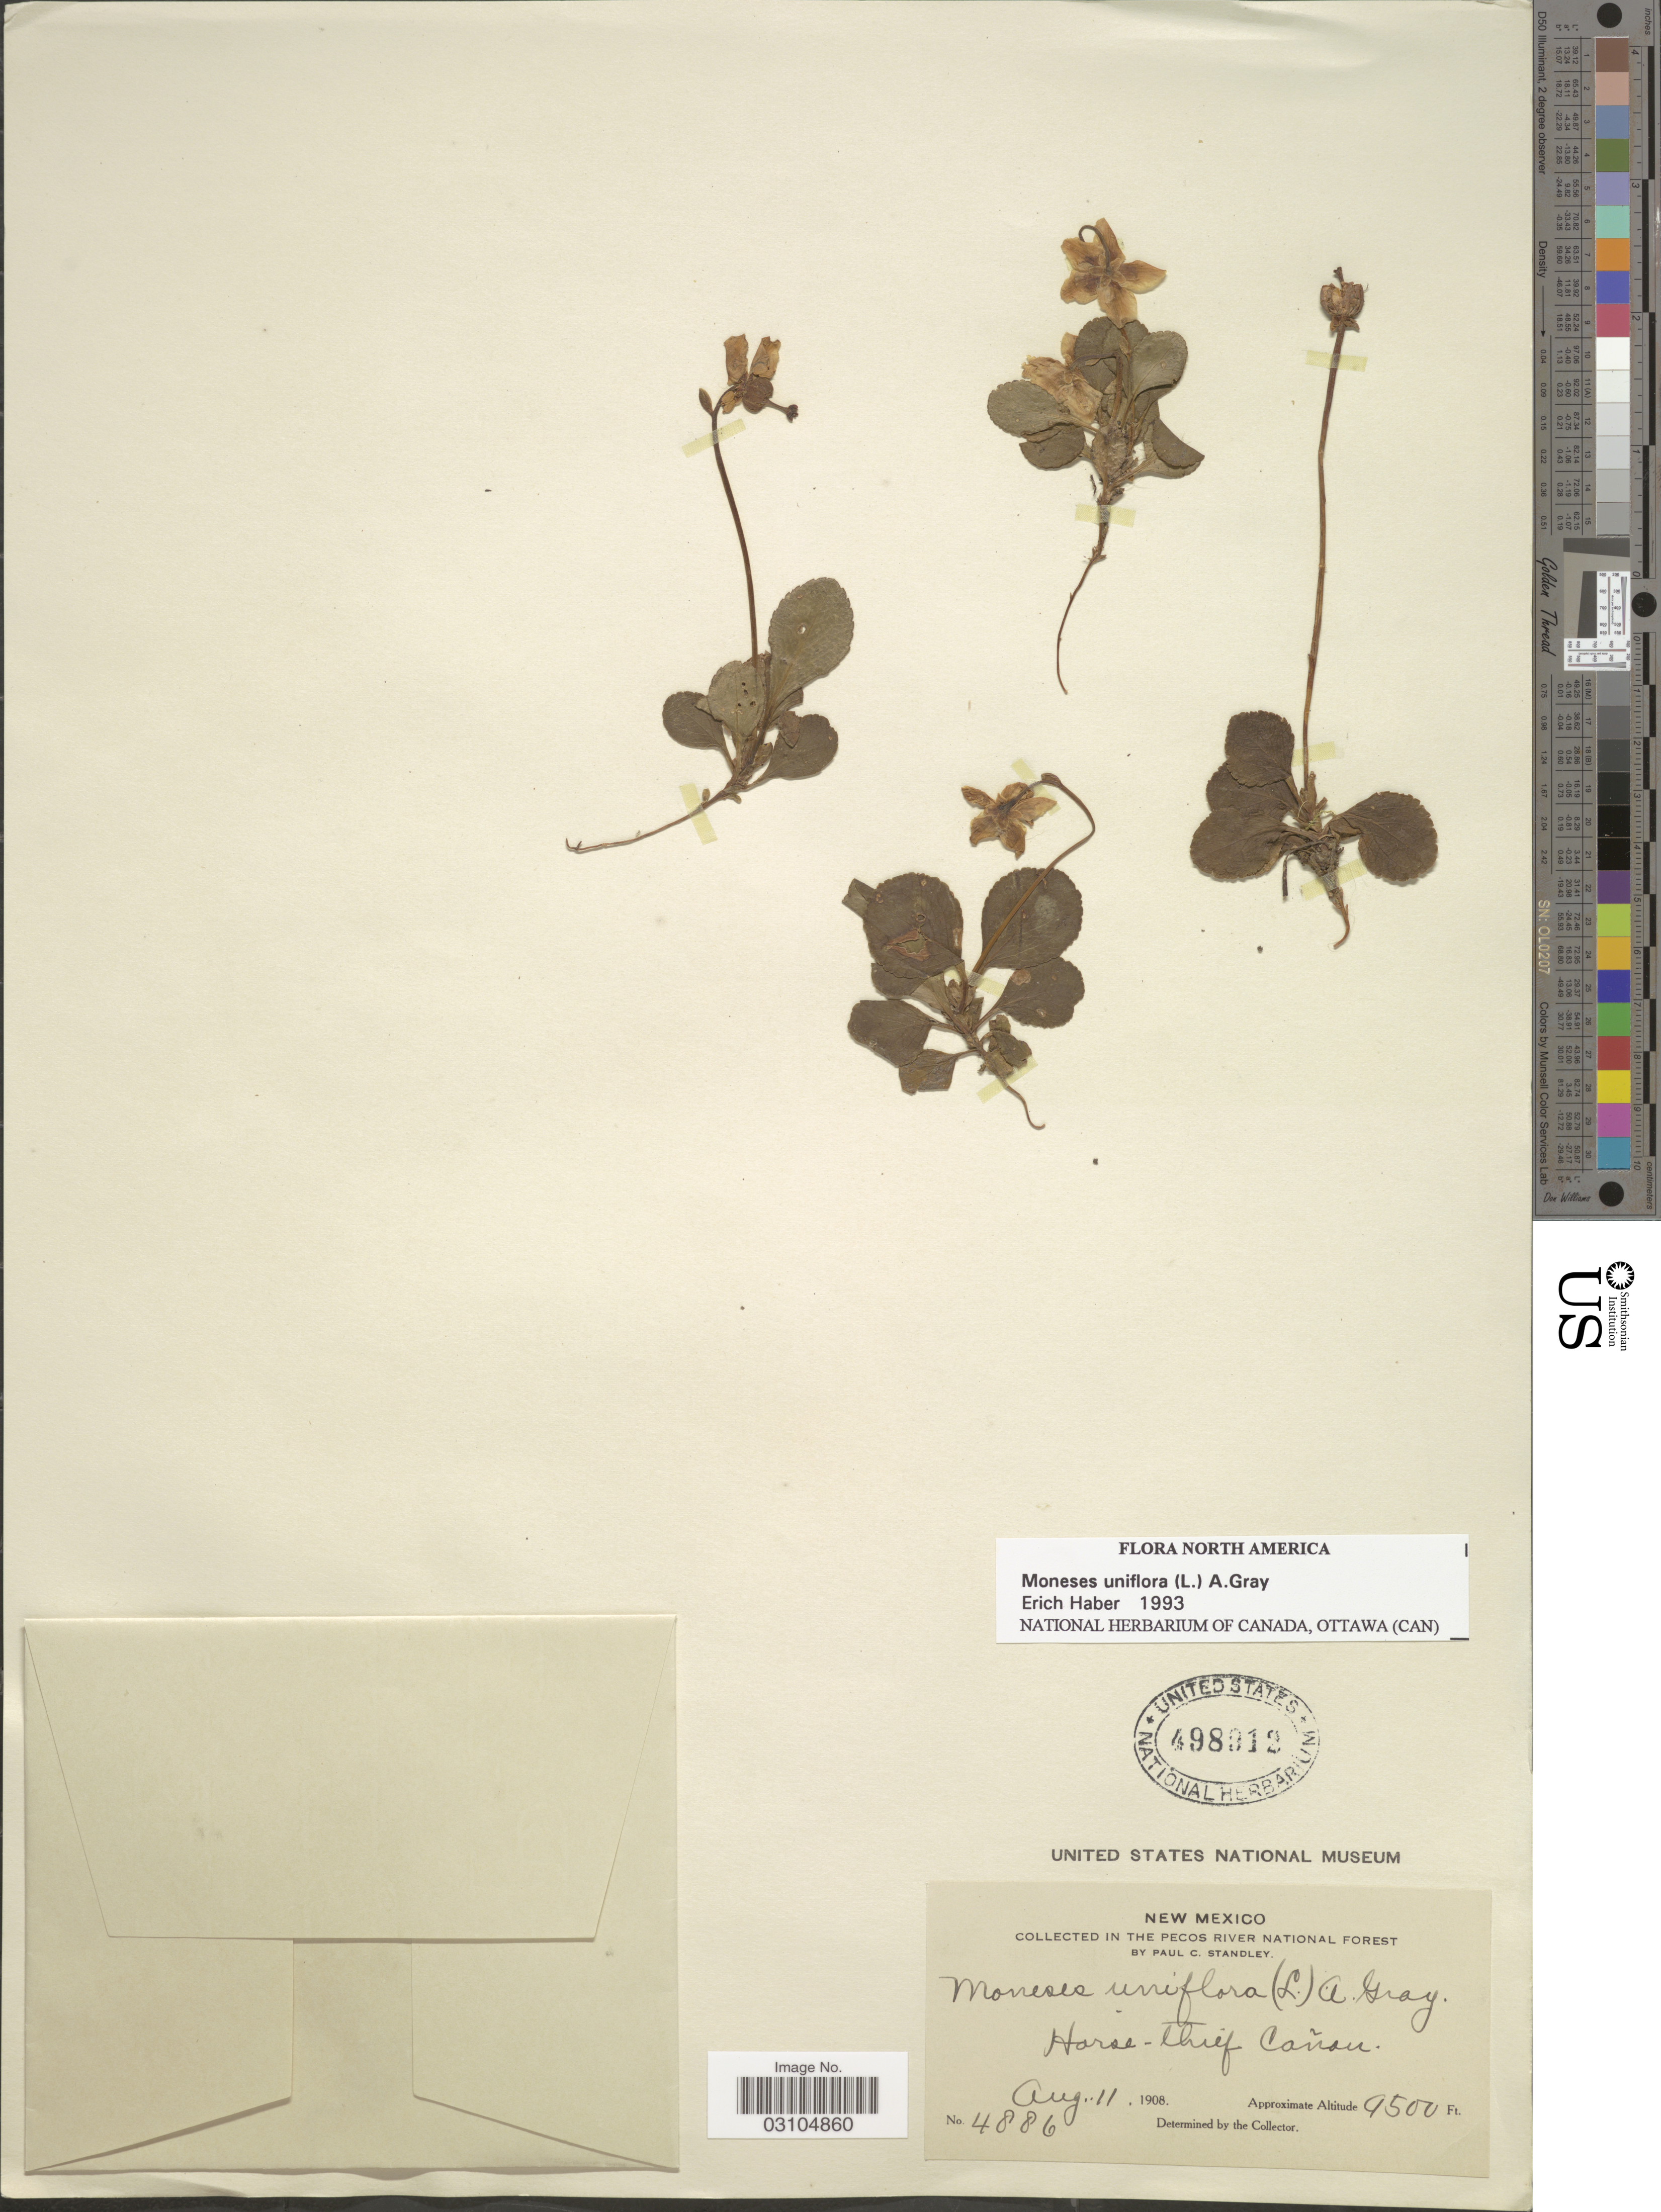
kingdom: Plantae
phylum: Tracheophyta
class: Magnoliopsida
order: Ericales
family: Ericaceae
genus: Moneses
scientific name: Moneses uniflora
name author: (L.) A. Gray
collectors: P. C. Standley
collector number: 4886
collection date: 1908-08-11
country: United States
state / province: New Mexico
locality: In The Pecos River National Forest, Horse-thief Cañon.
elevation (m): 2896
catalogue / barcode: US 498912